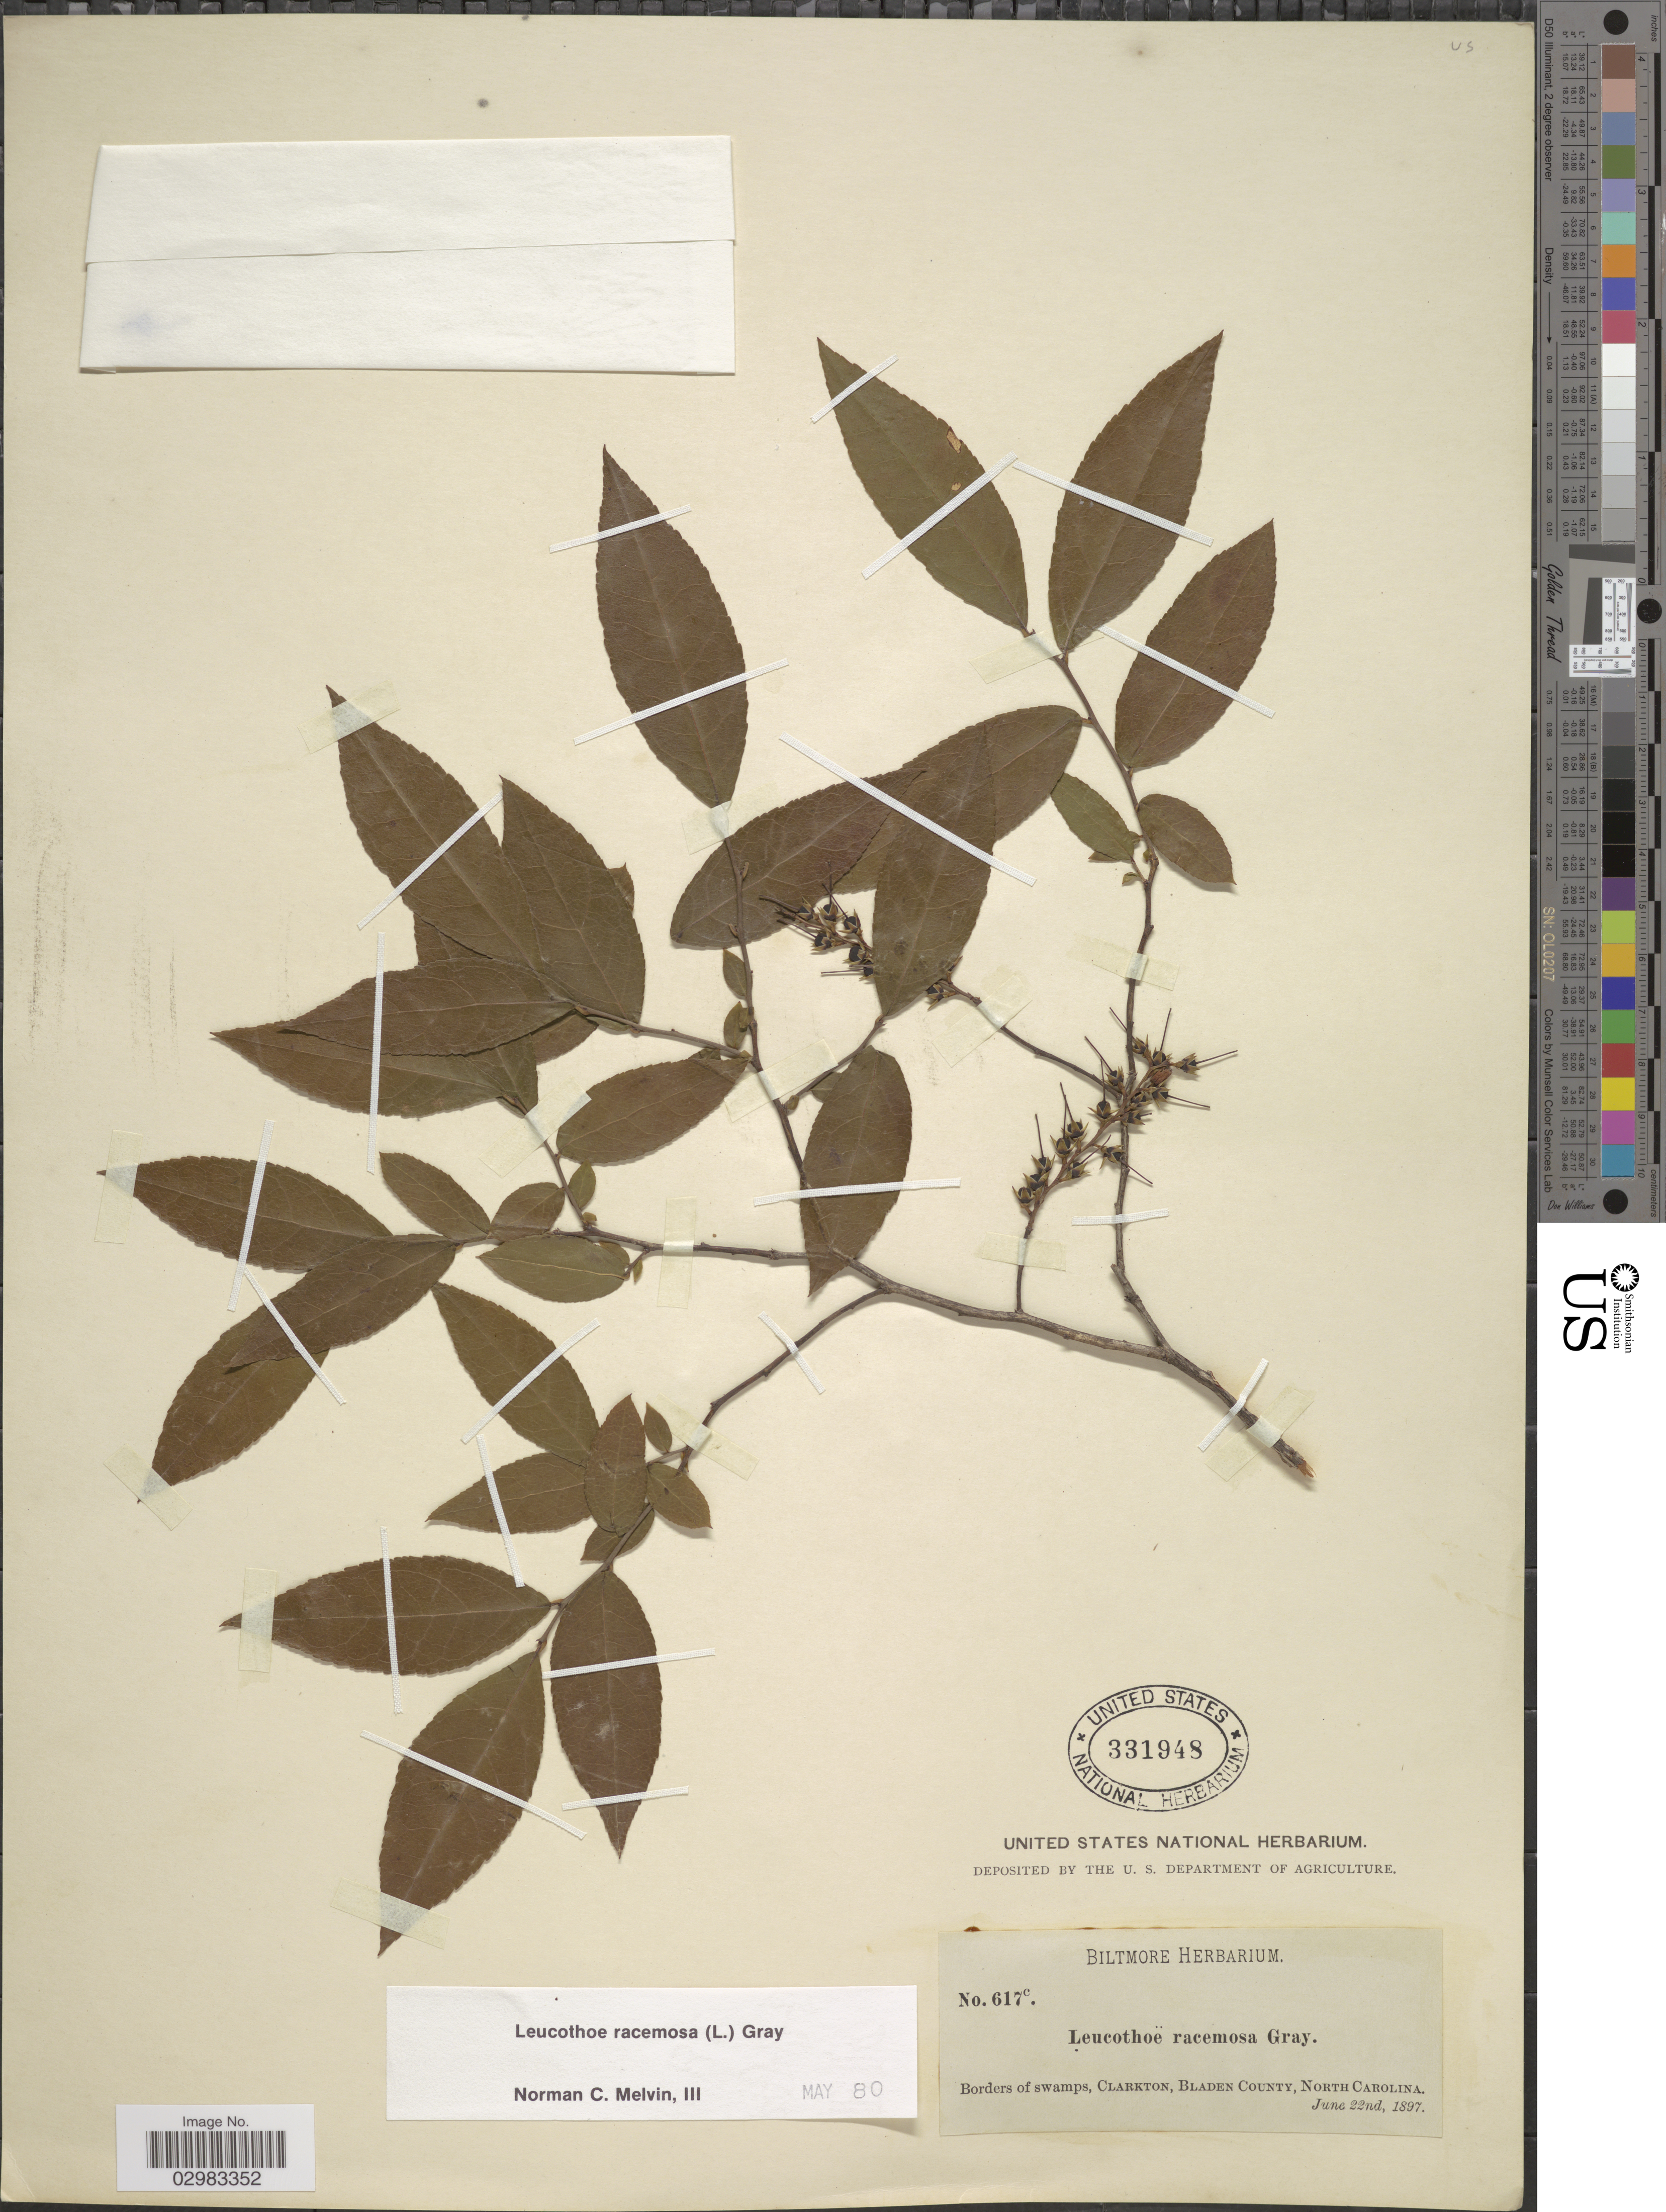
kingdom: Plantae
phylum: Tracheophyta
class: Magnoliopsida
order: Ericales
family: Ericaceae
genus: Leucothoe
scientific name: Leucothoë racemosa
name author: (L.) A. Gray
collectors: ex herb. Biltmore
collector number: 617c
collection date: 1897-06-22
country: United States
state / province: North Carolina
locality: Borders of swamps, Clarkton, Bladen County.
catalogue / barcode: US 331948